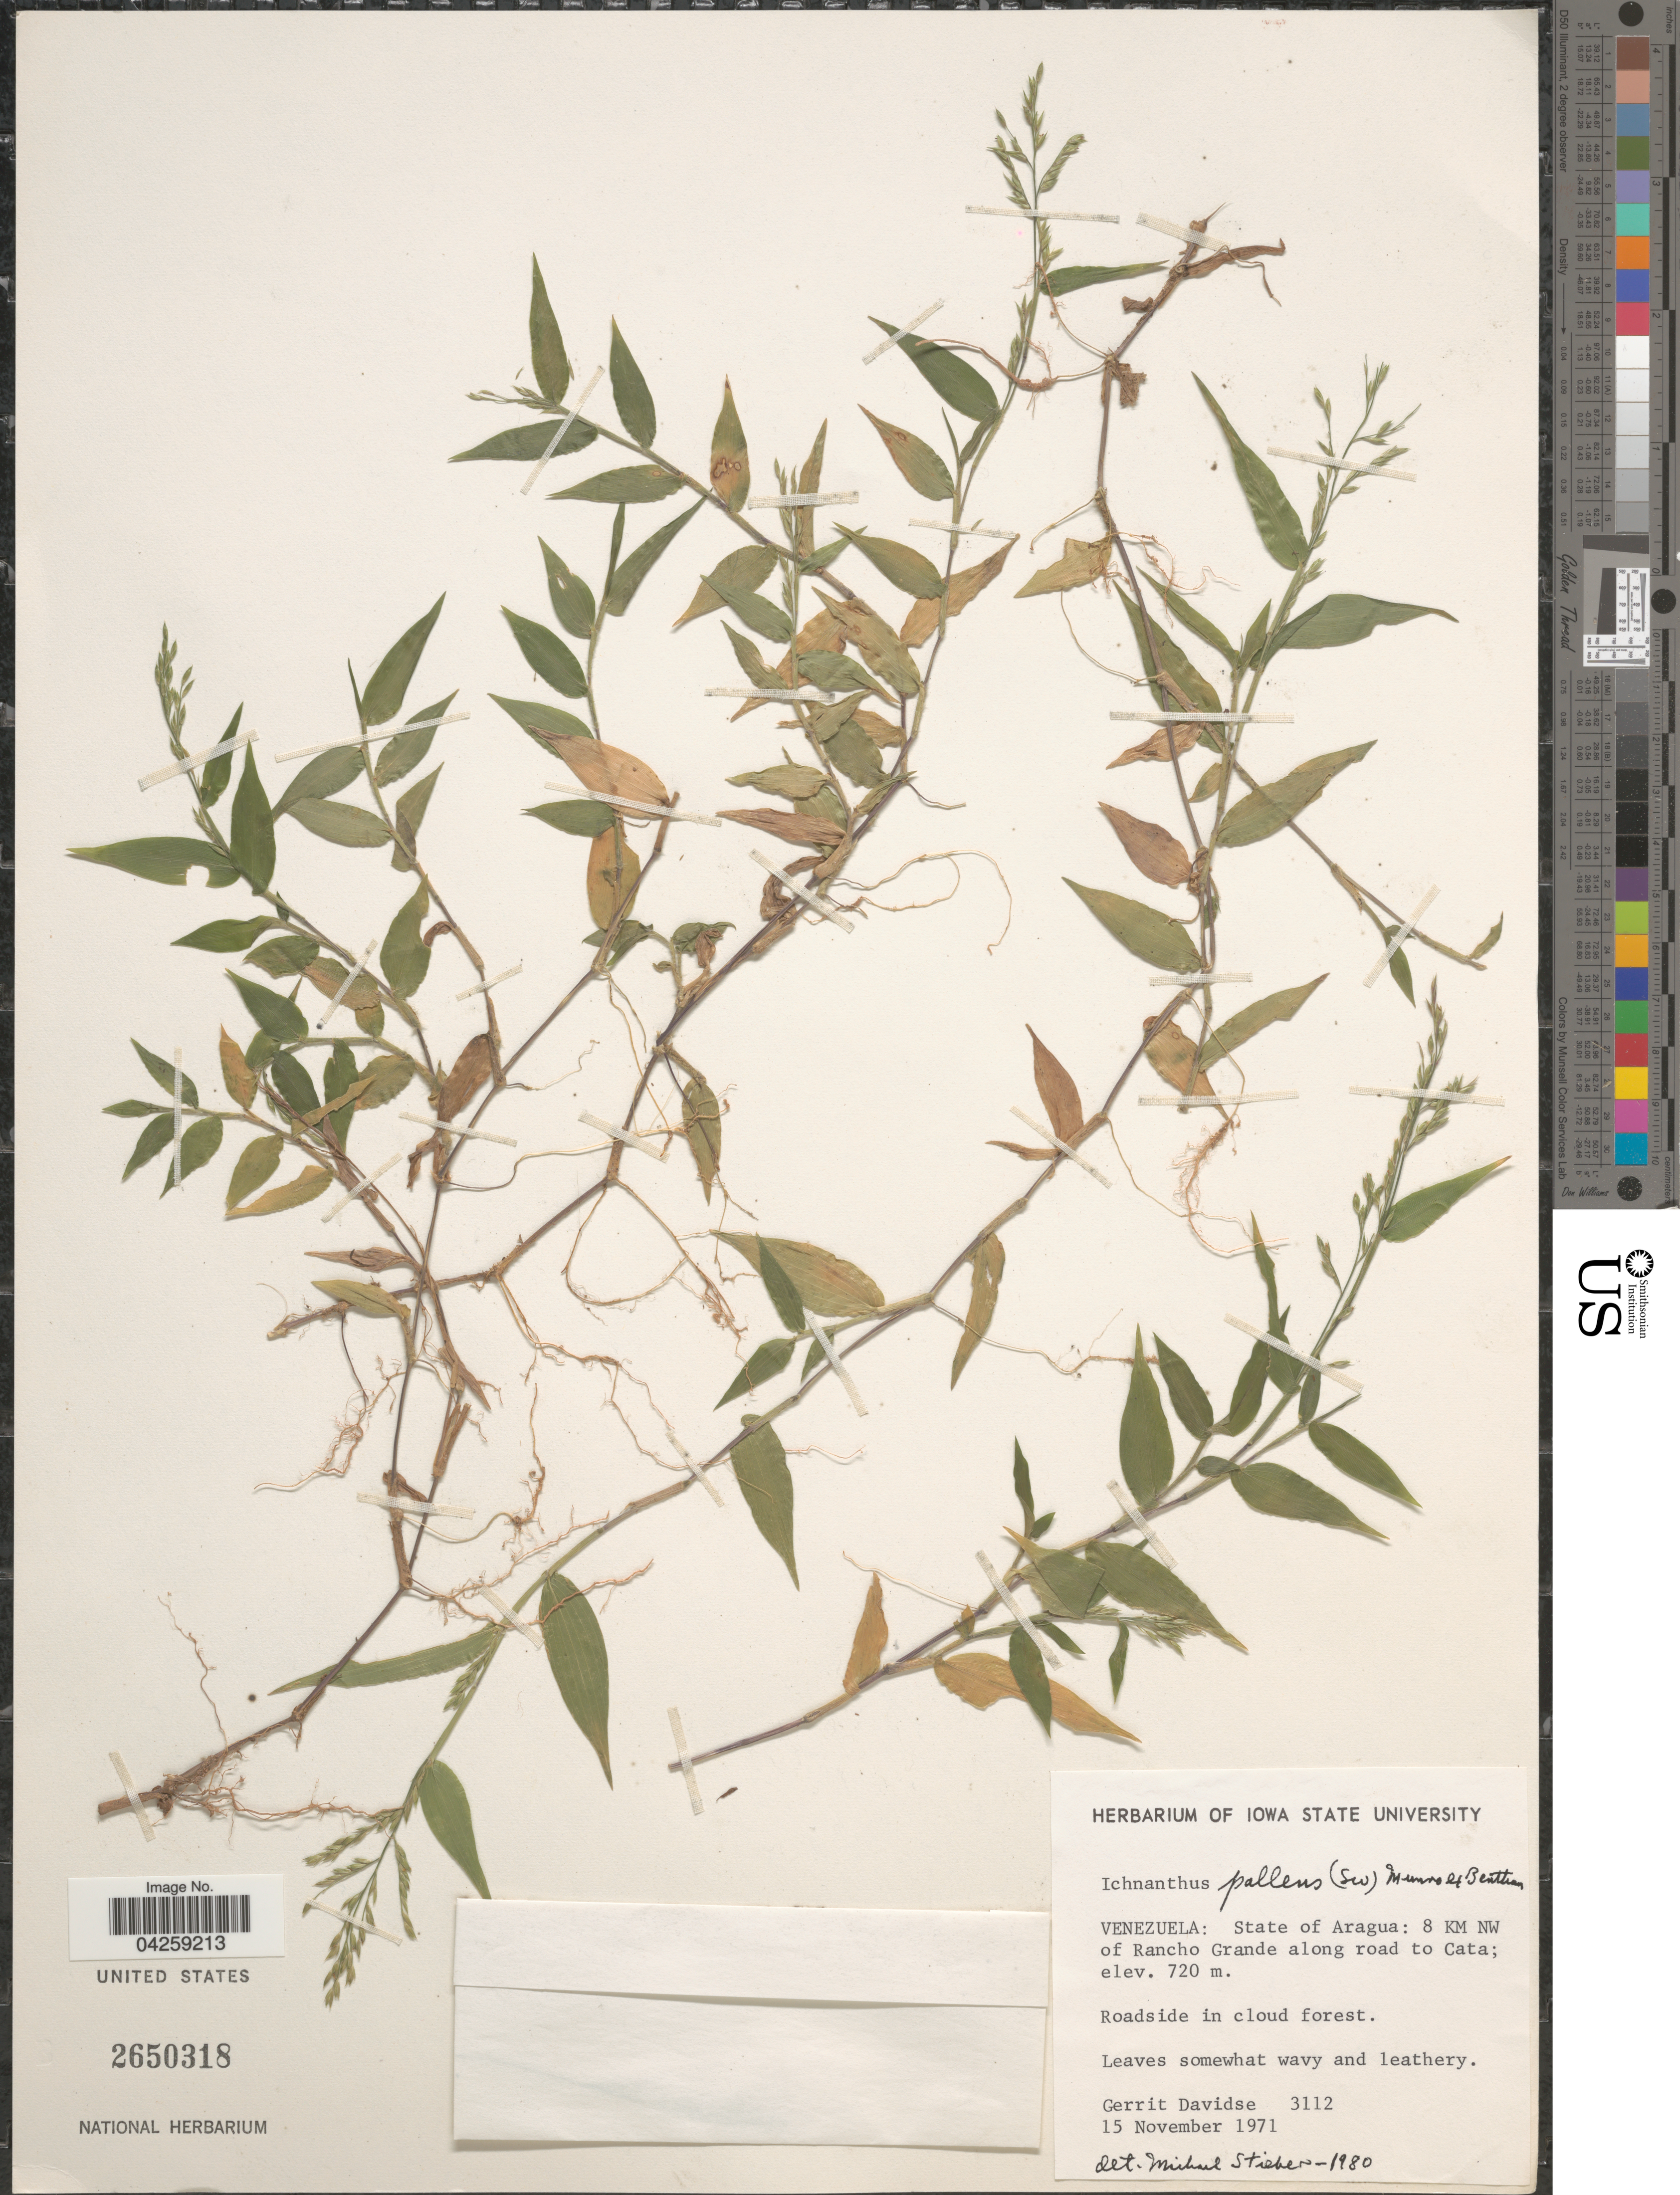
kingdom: Plantae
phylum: Tracheophyta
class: Liliopsida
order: Poales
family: Poaceae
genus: Ichnanthus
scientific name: Ichnanthus pallens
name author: (Sw.) Munro ex Benth.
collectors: G. Davidse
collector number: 3112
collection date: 1971-11-15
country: Venezuela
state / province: Aragua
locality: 8 KM NW of Rancho Grande along road to Cata. Roadside in cloud forest.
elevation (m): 720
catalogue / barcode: US 2650318